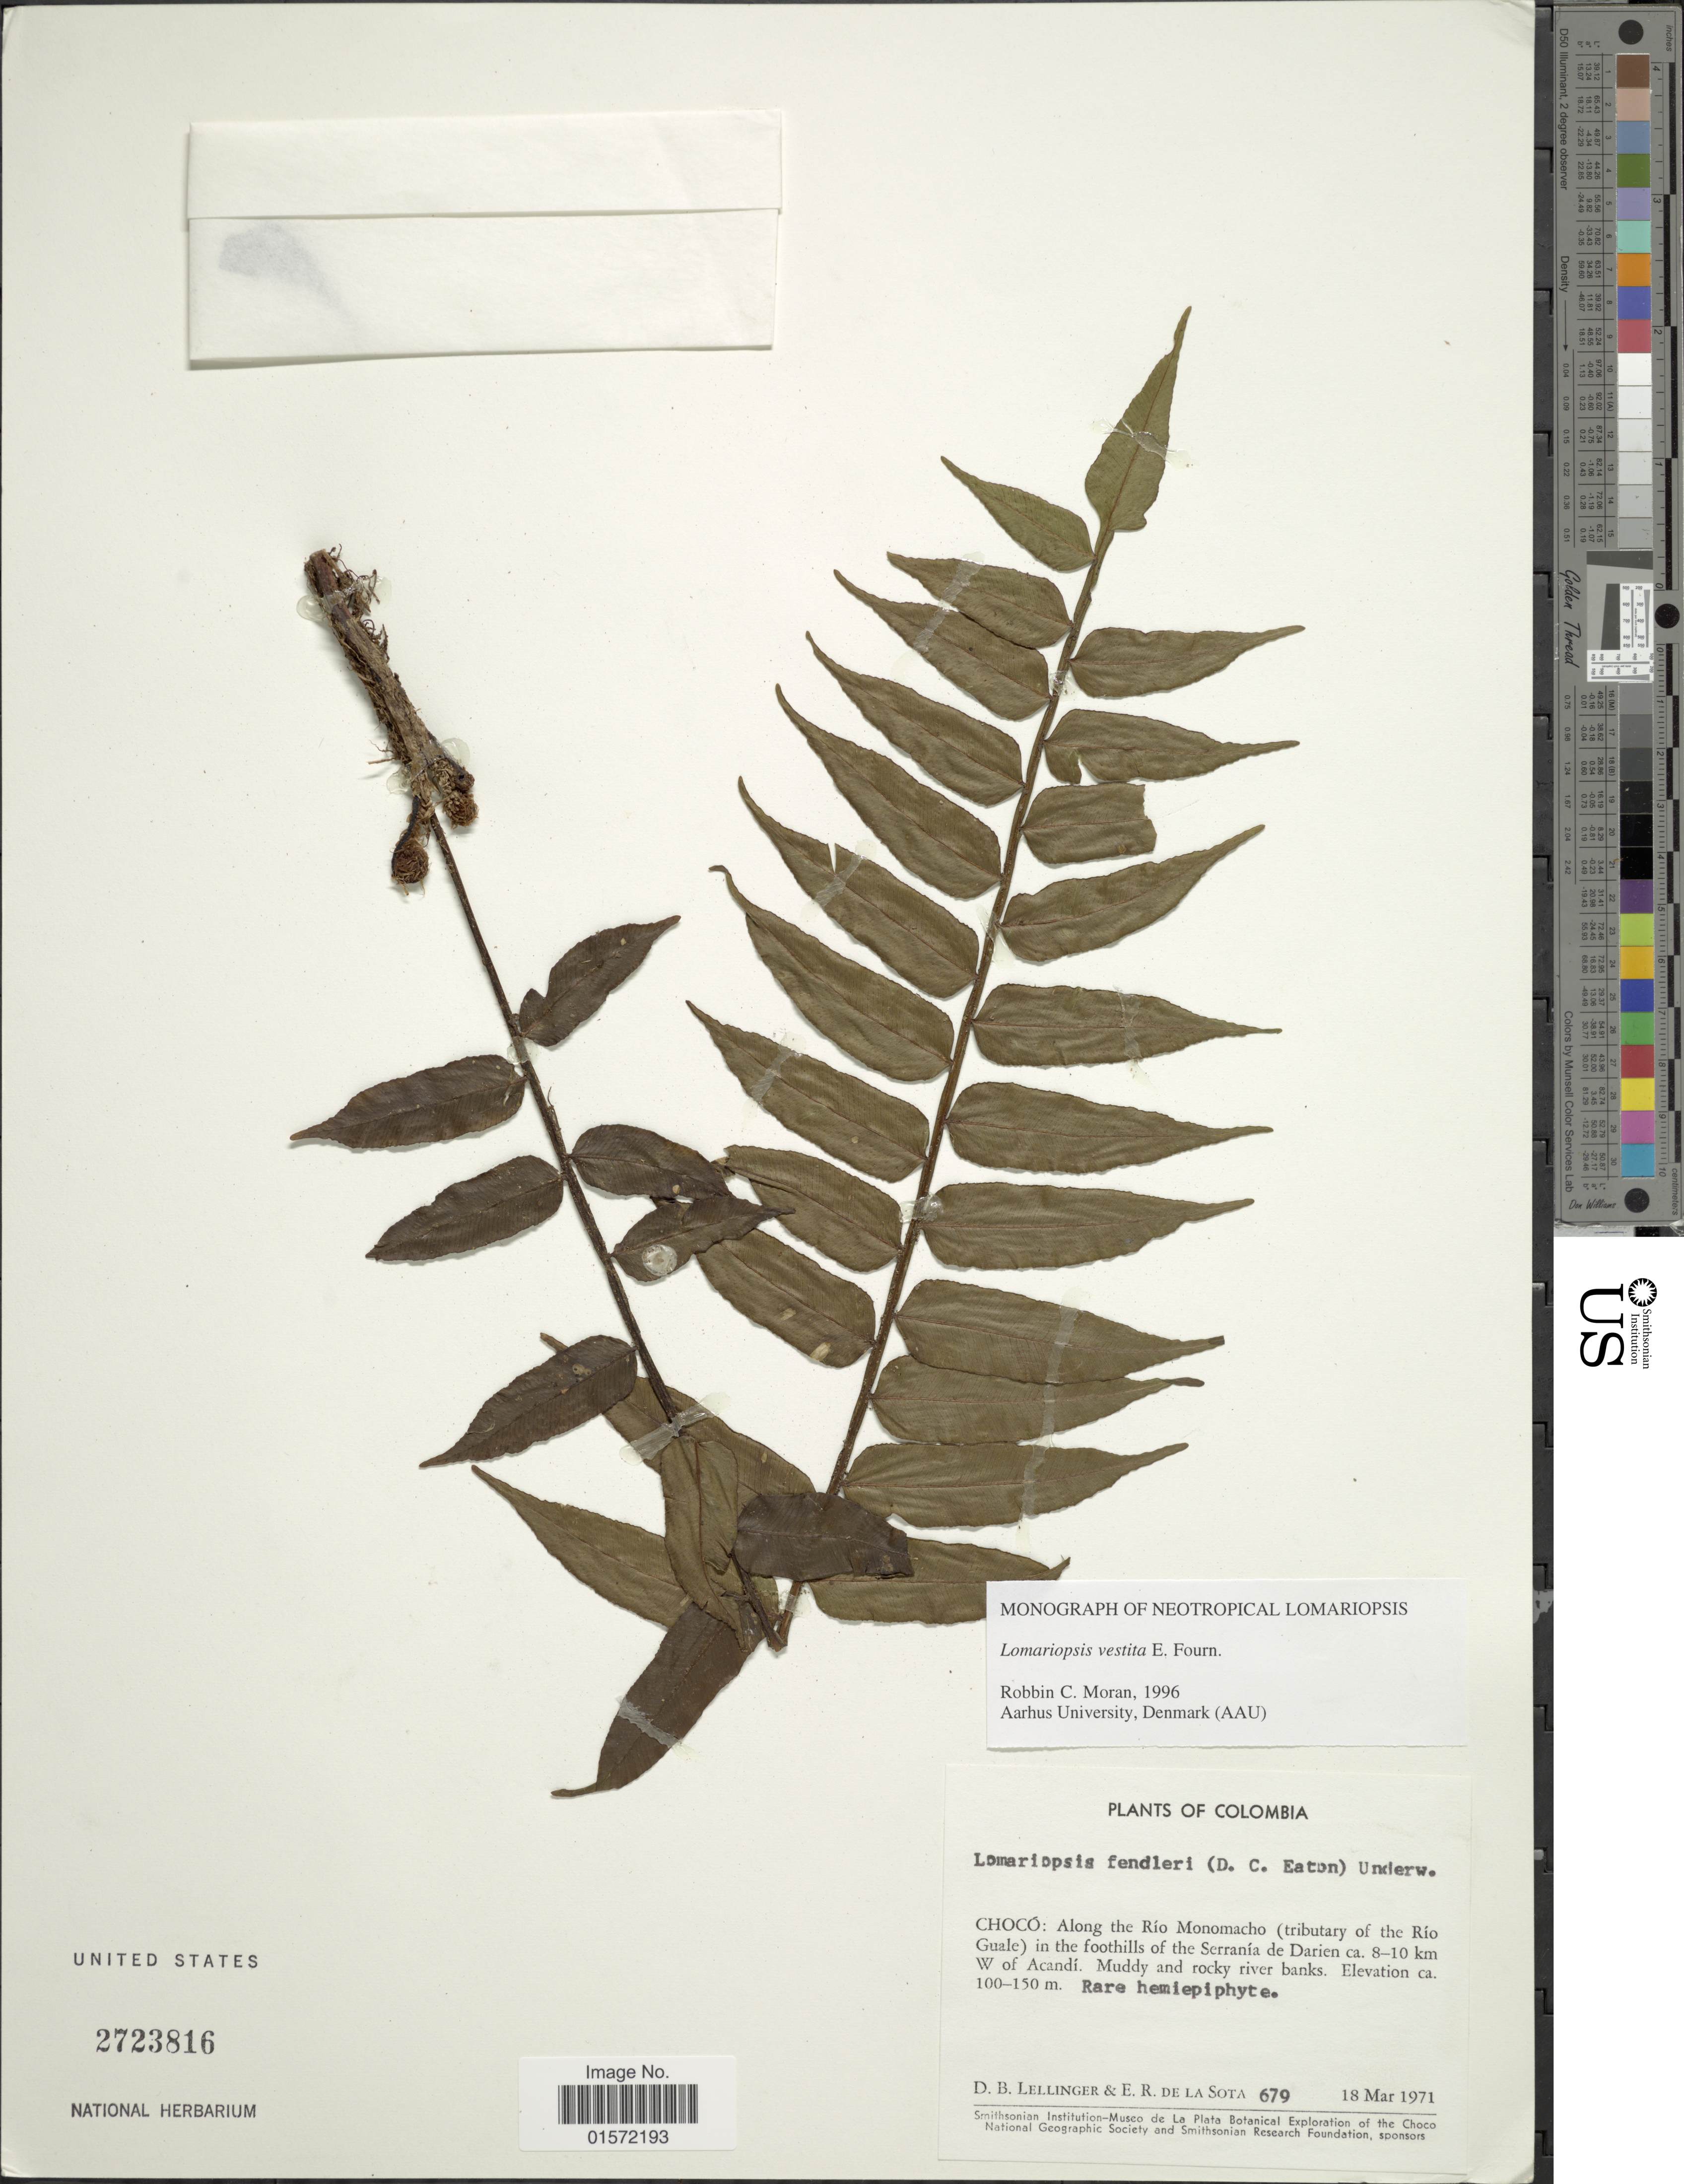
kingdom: Plantae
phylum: Tracheophyta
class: Polypodiopsida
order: Polypodiales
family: Lomariopsidaceae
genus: Lomariopsis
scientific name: Lomariopsis vestita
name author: E. Fourn.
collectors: D. B. Lellinger & E. R. de la Sota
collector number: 679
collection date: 1971-03-18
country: Colombia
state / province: Chocó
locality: Along the Río Monomacho (tributary of the Río Guale) in the foothills of the Serranía de Darien ca. 8-10 km W of Acandí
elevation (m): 100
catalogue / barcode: US 2723816